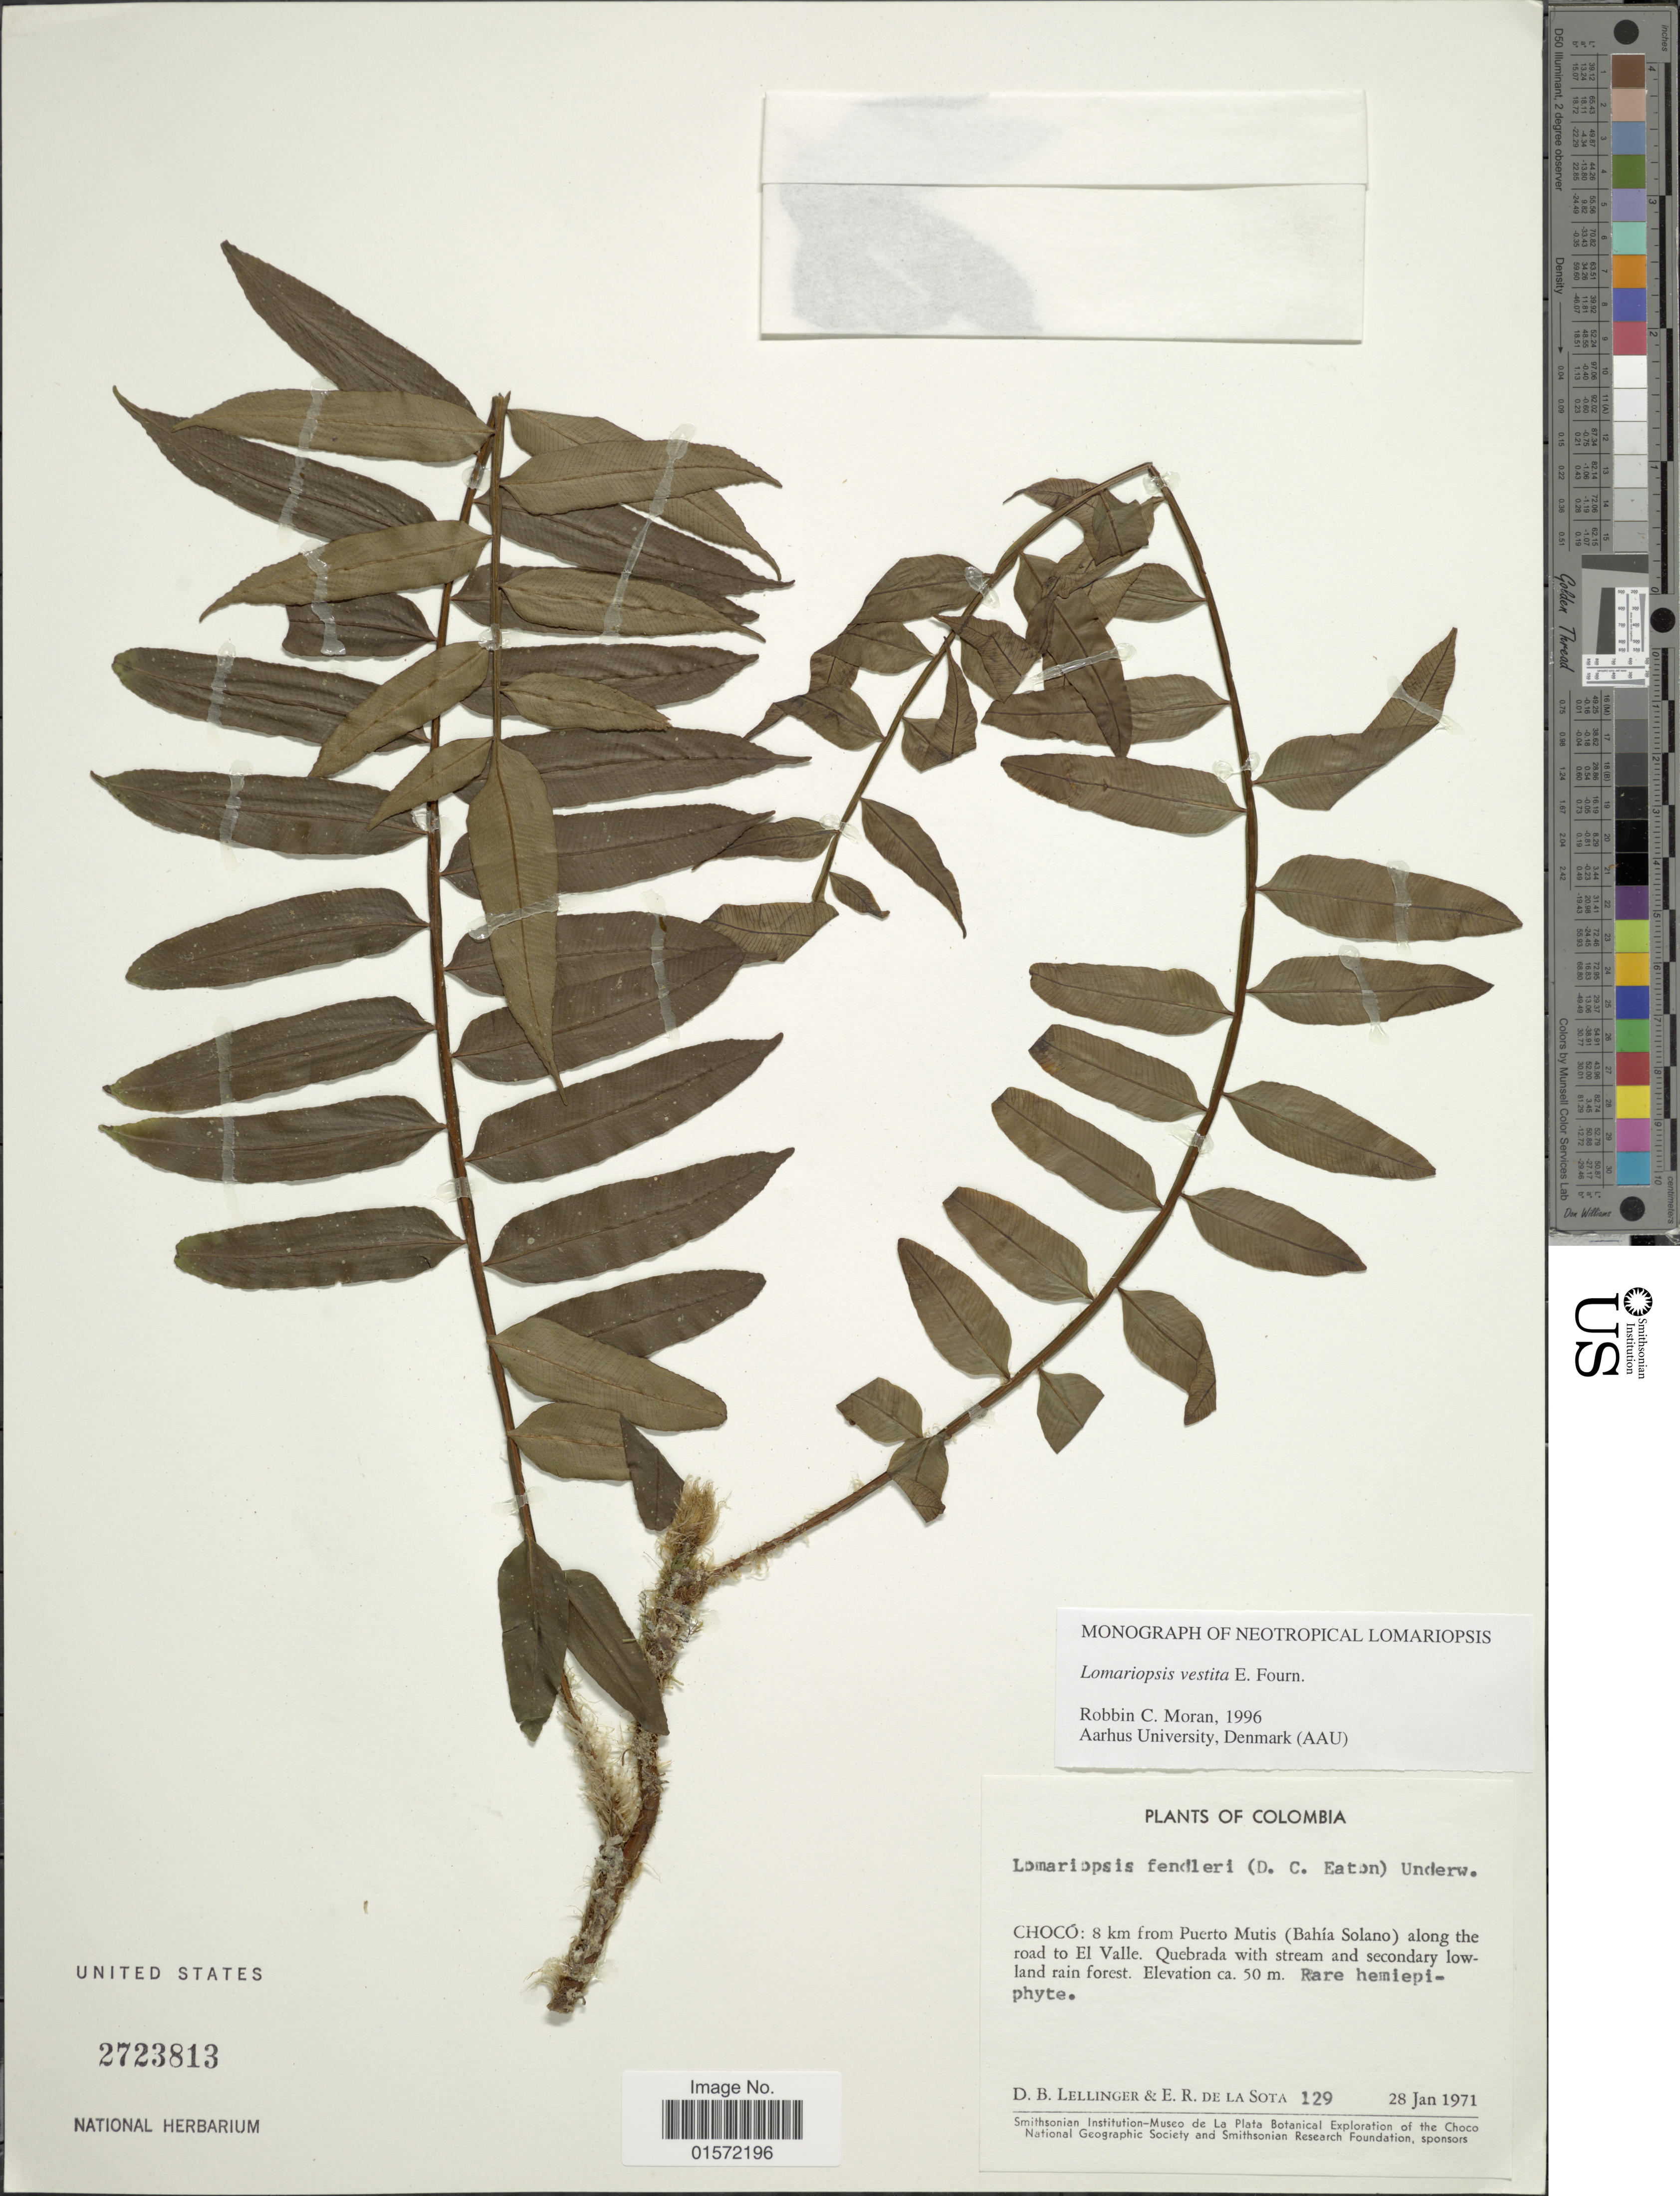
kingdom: Plantae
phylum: Tracheophyta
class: Polypodiopsida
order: Polypodiales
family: Lomariopsidaceae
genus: Lomariopsis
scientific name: Lomariopsis vestita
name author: E. Fourn.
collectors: D. B. Lellinger & E. R. de la Sota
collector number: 129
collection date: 1971-01-28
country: Colombia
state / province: Chocó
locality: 8 km from Puerto Mutis (Bahía Solano) along the road to El Valle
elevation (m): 50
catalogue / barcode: US 2723813